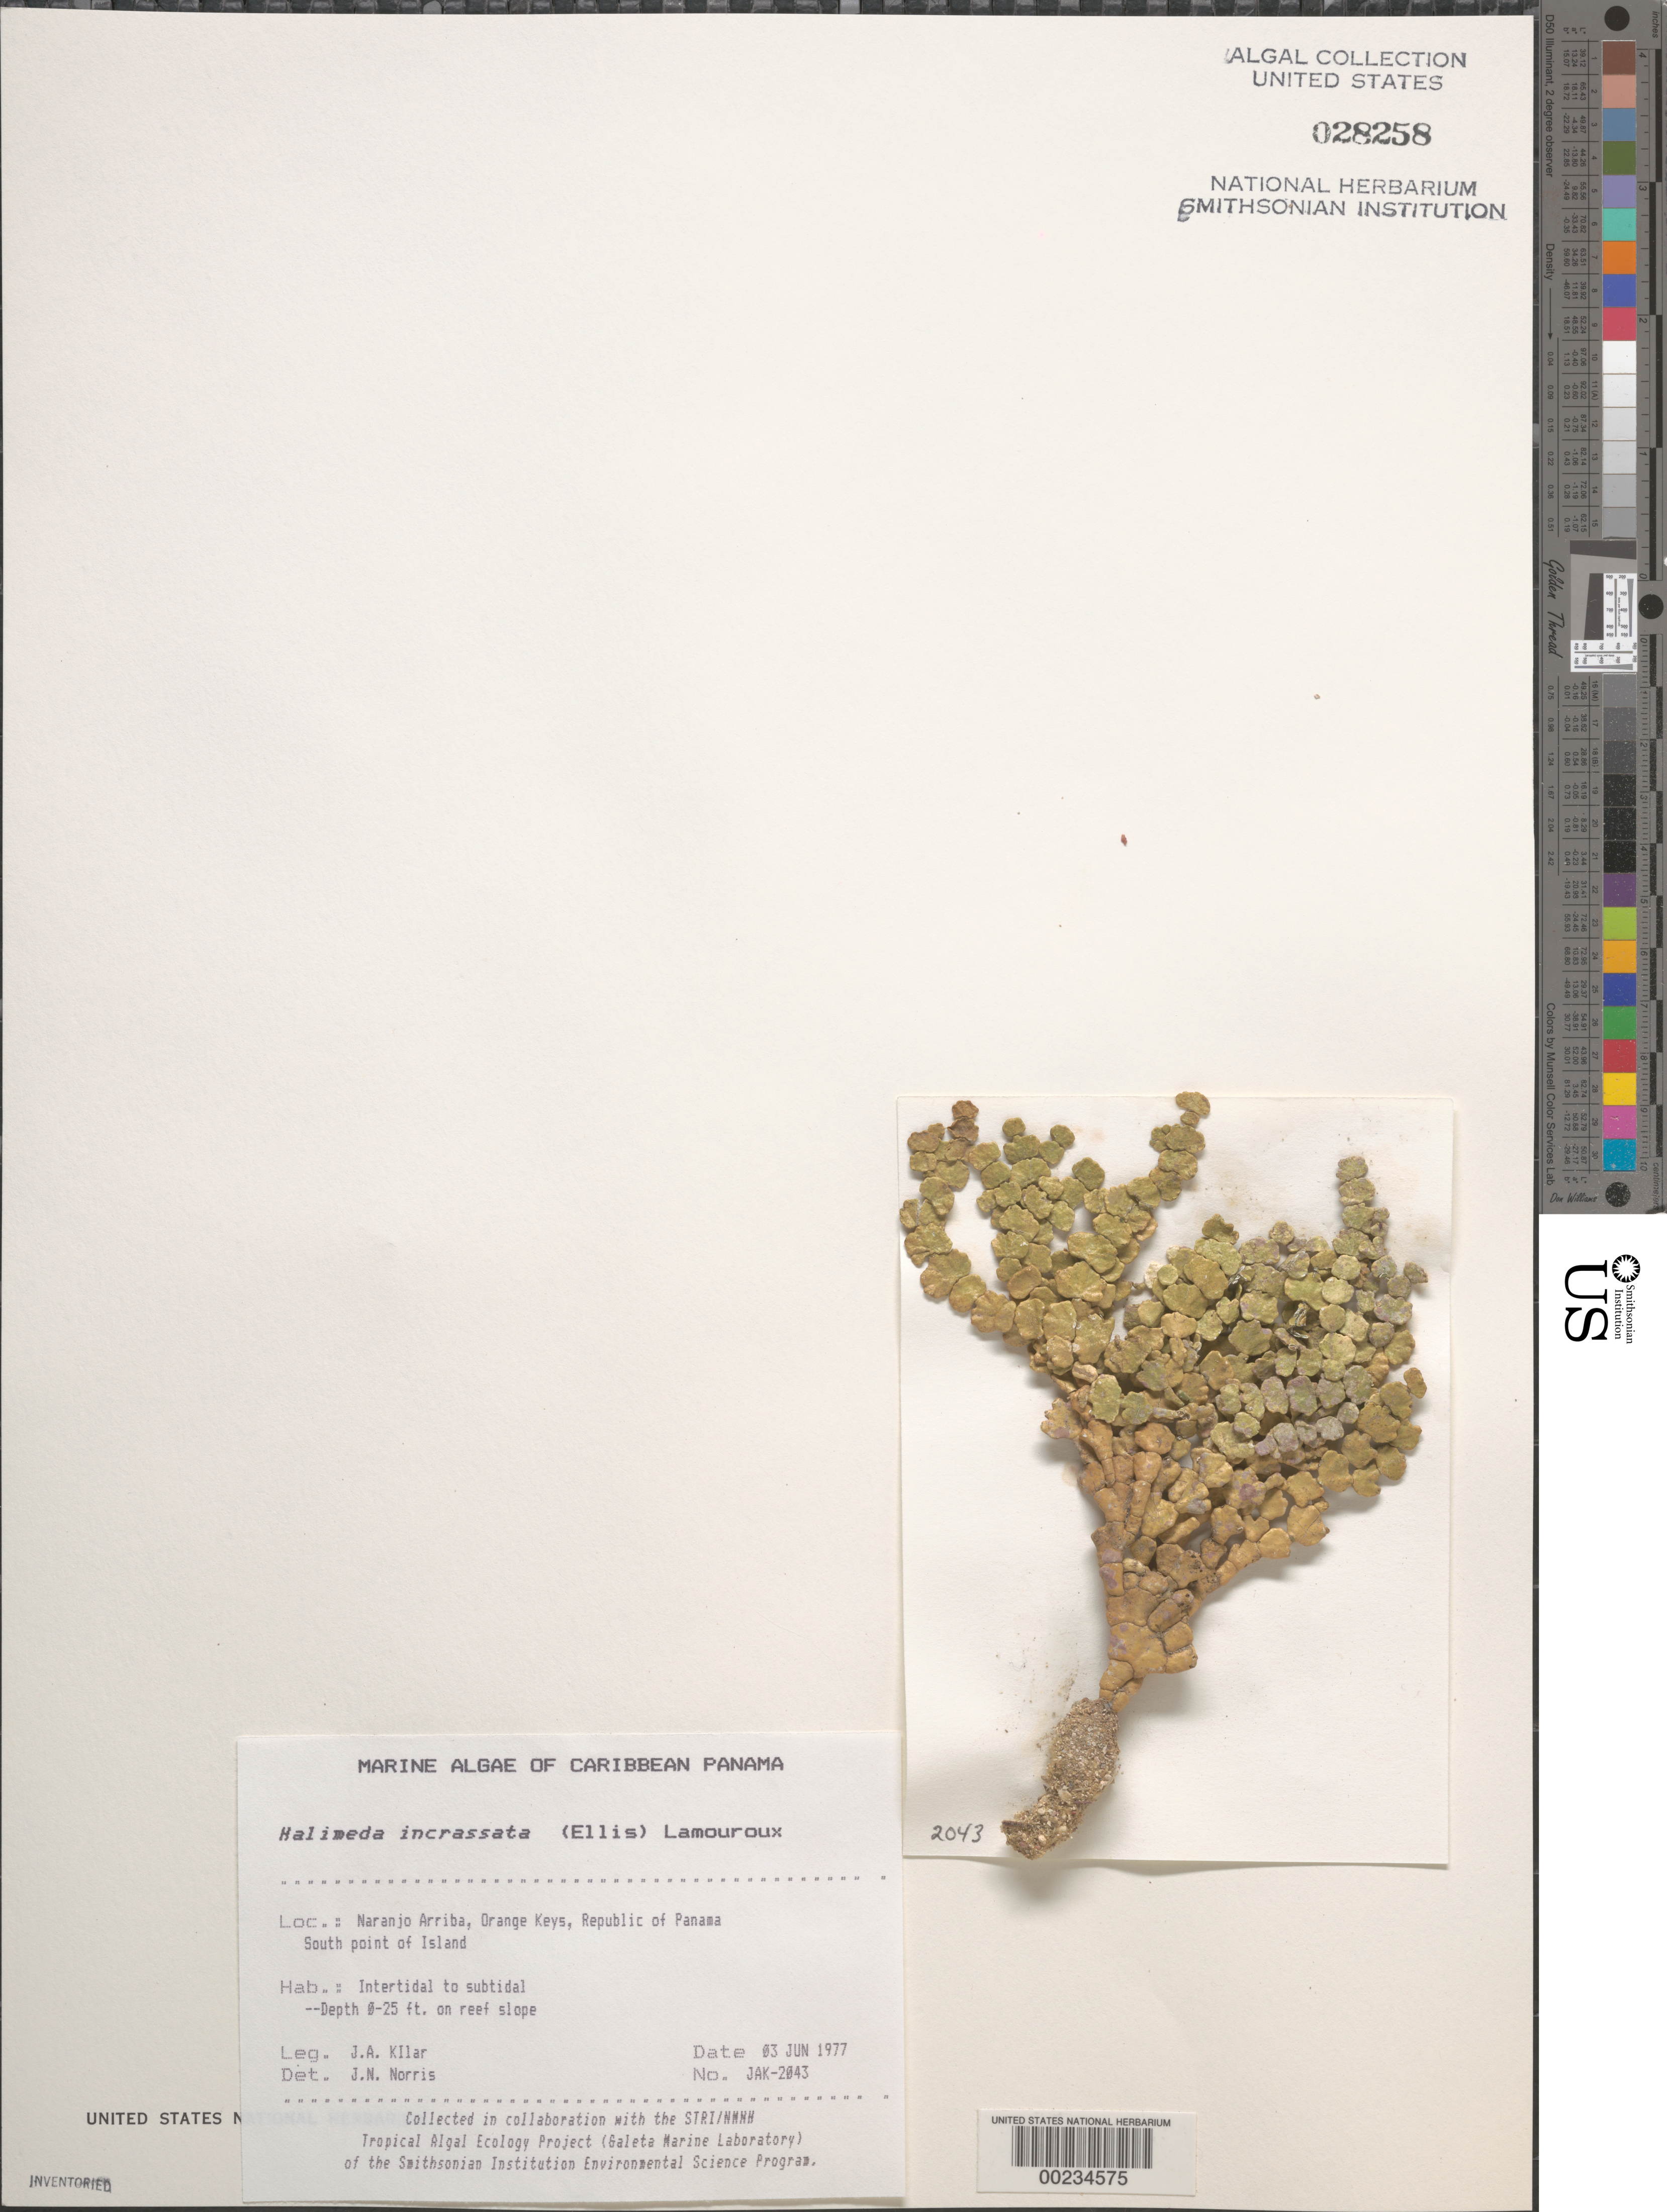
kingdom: Plantae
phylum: Chlorophyta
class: Ulvophyceae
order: Bryopsidales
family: Halimedaceae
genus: Halimeda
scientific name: Halimeda incrassata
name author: (J. Ellis) J.V.Lamouroux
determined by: Norris, James N.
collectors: J. A. Kilar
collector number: JAK-2043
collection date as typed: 03 Jun 1977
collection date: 1977-06-03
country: Panama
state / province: Colón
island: Naranjo Abajo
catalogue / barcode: US 28258